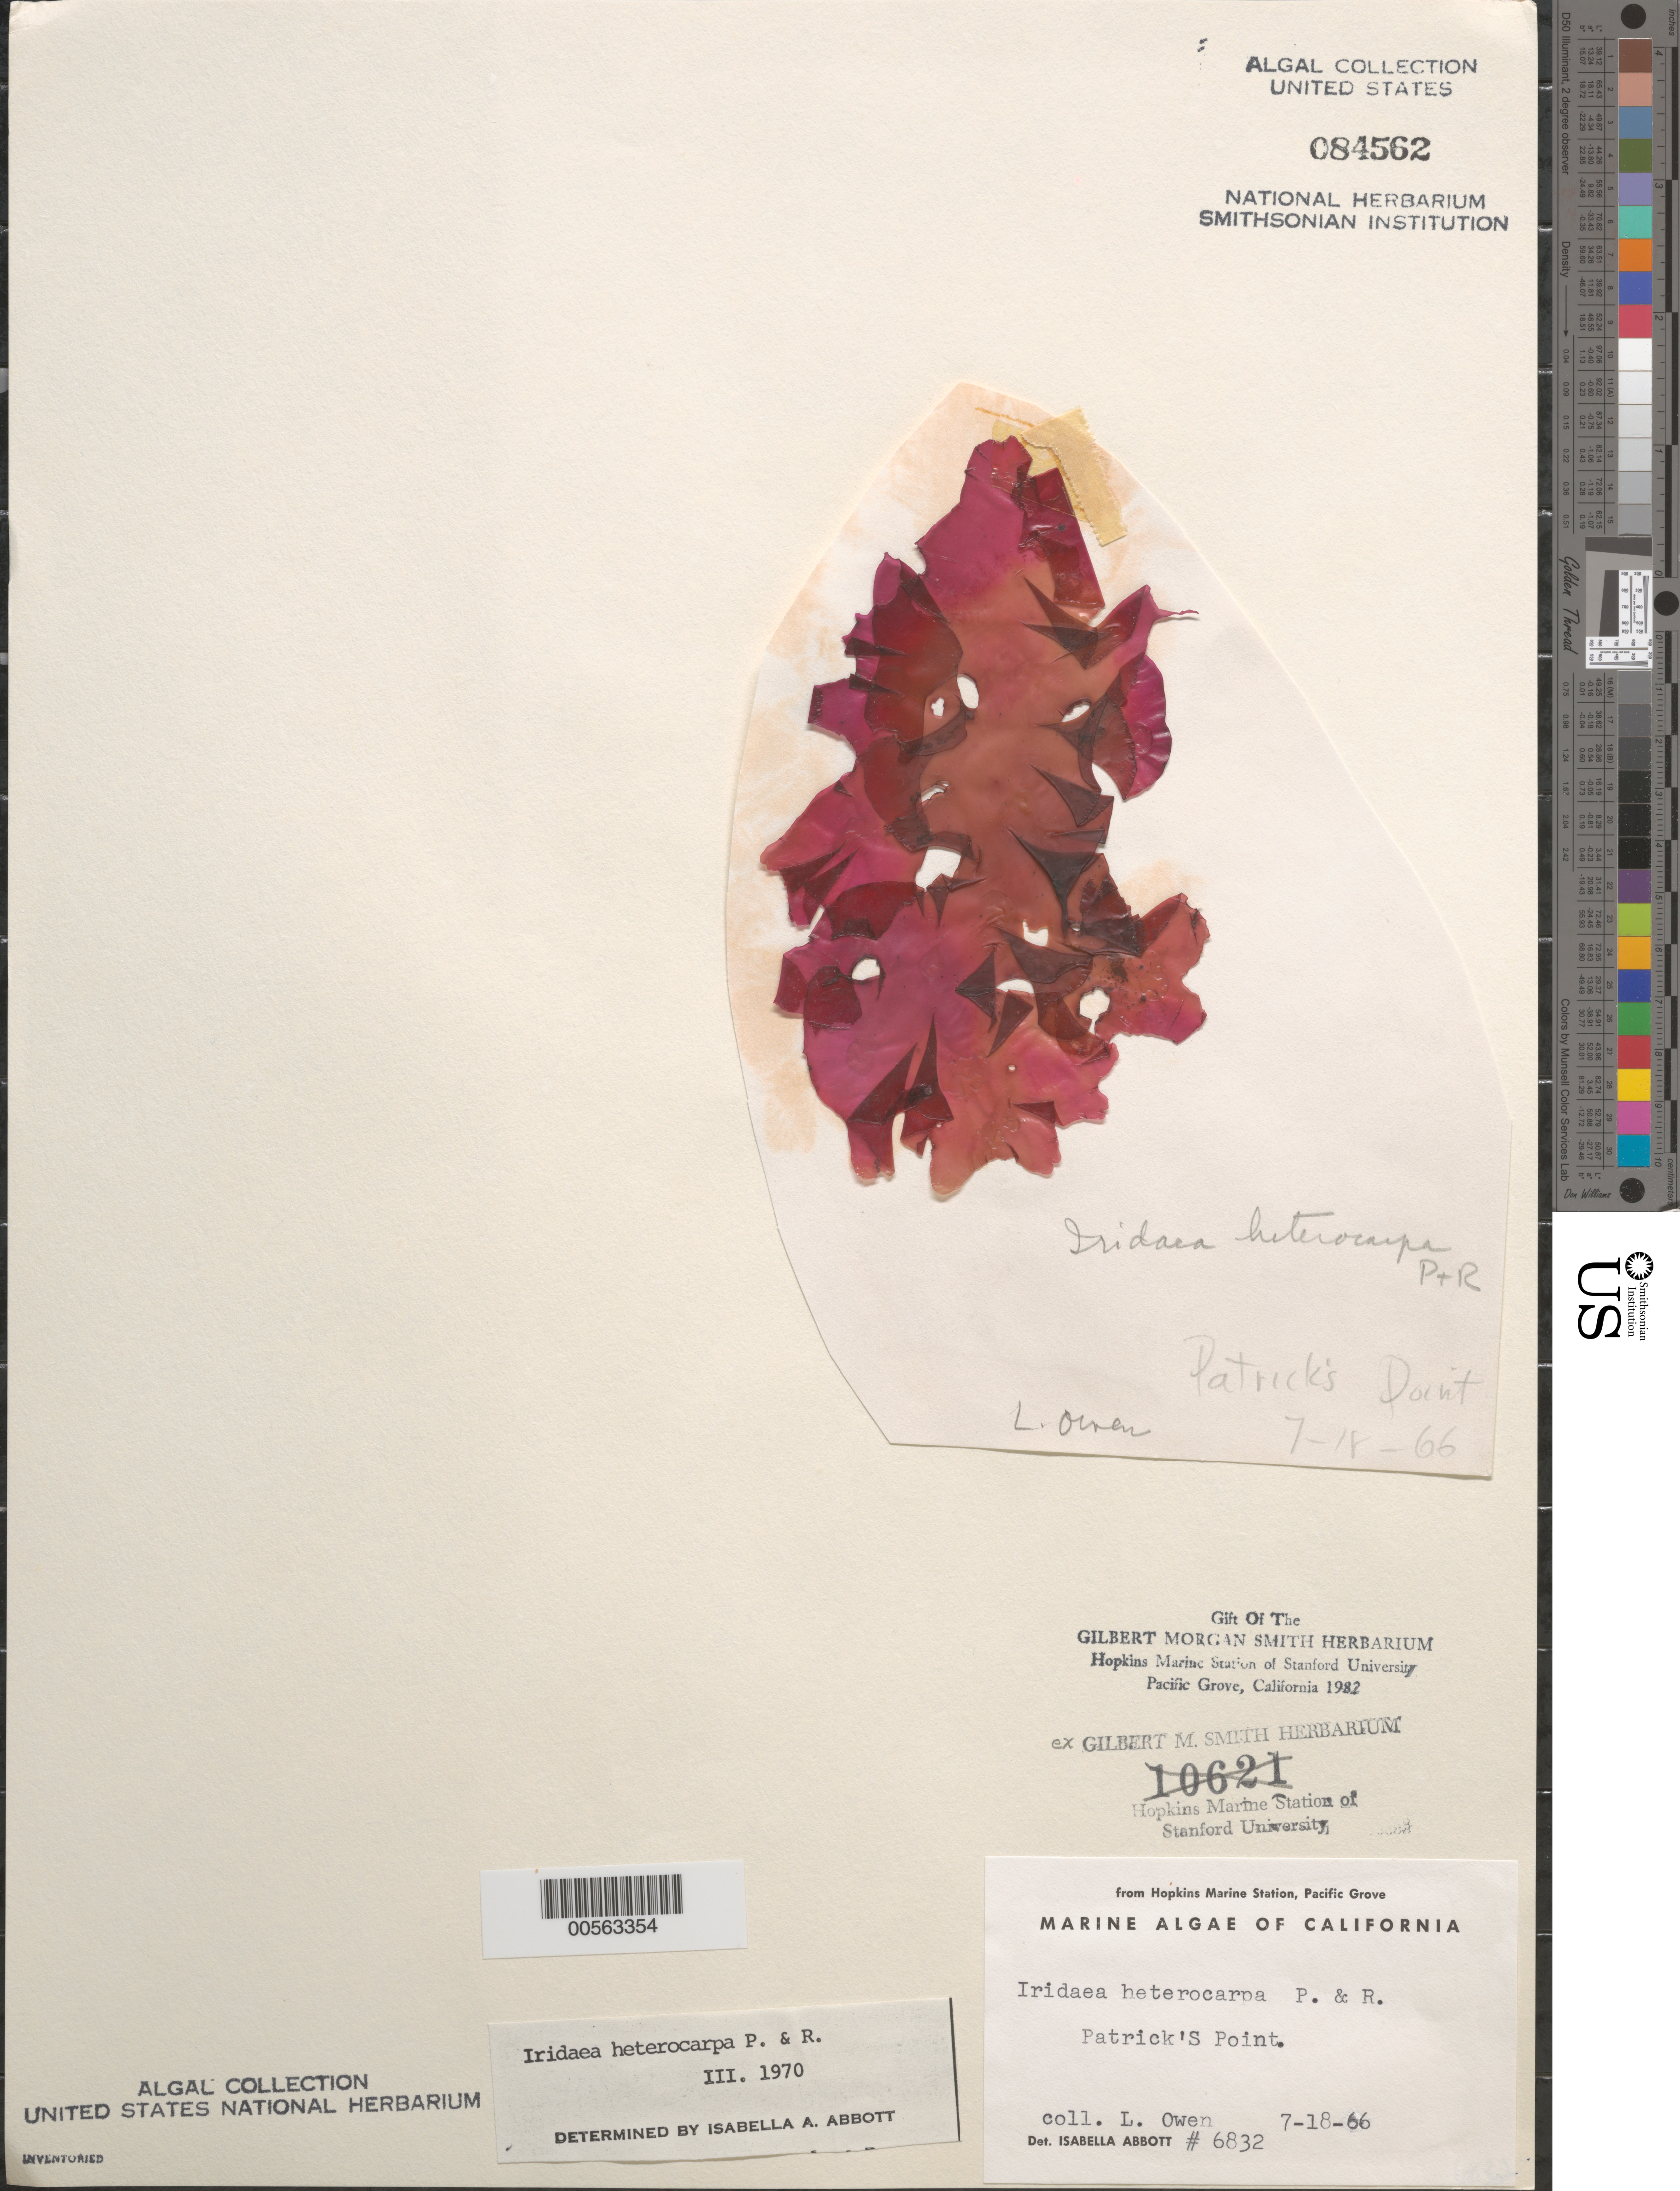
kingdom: Plantae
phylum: Rhodophyta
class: Florideophyceae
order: Gigartinales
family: Gigartinaceae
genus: Chondrus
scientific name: Chondrus crispus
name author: Stackh.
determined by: Algae name updating Project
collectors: L. Owen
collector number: IAA 6832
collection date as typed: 18 Jul 1966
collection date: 1966-07-18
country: United States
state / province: California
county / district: Humboldt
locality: Patrick's Point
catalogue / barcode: US 84562